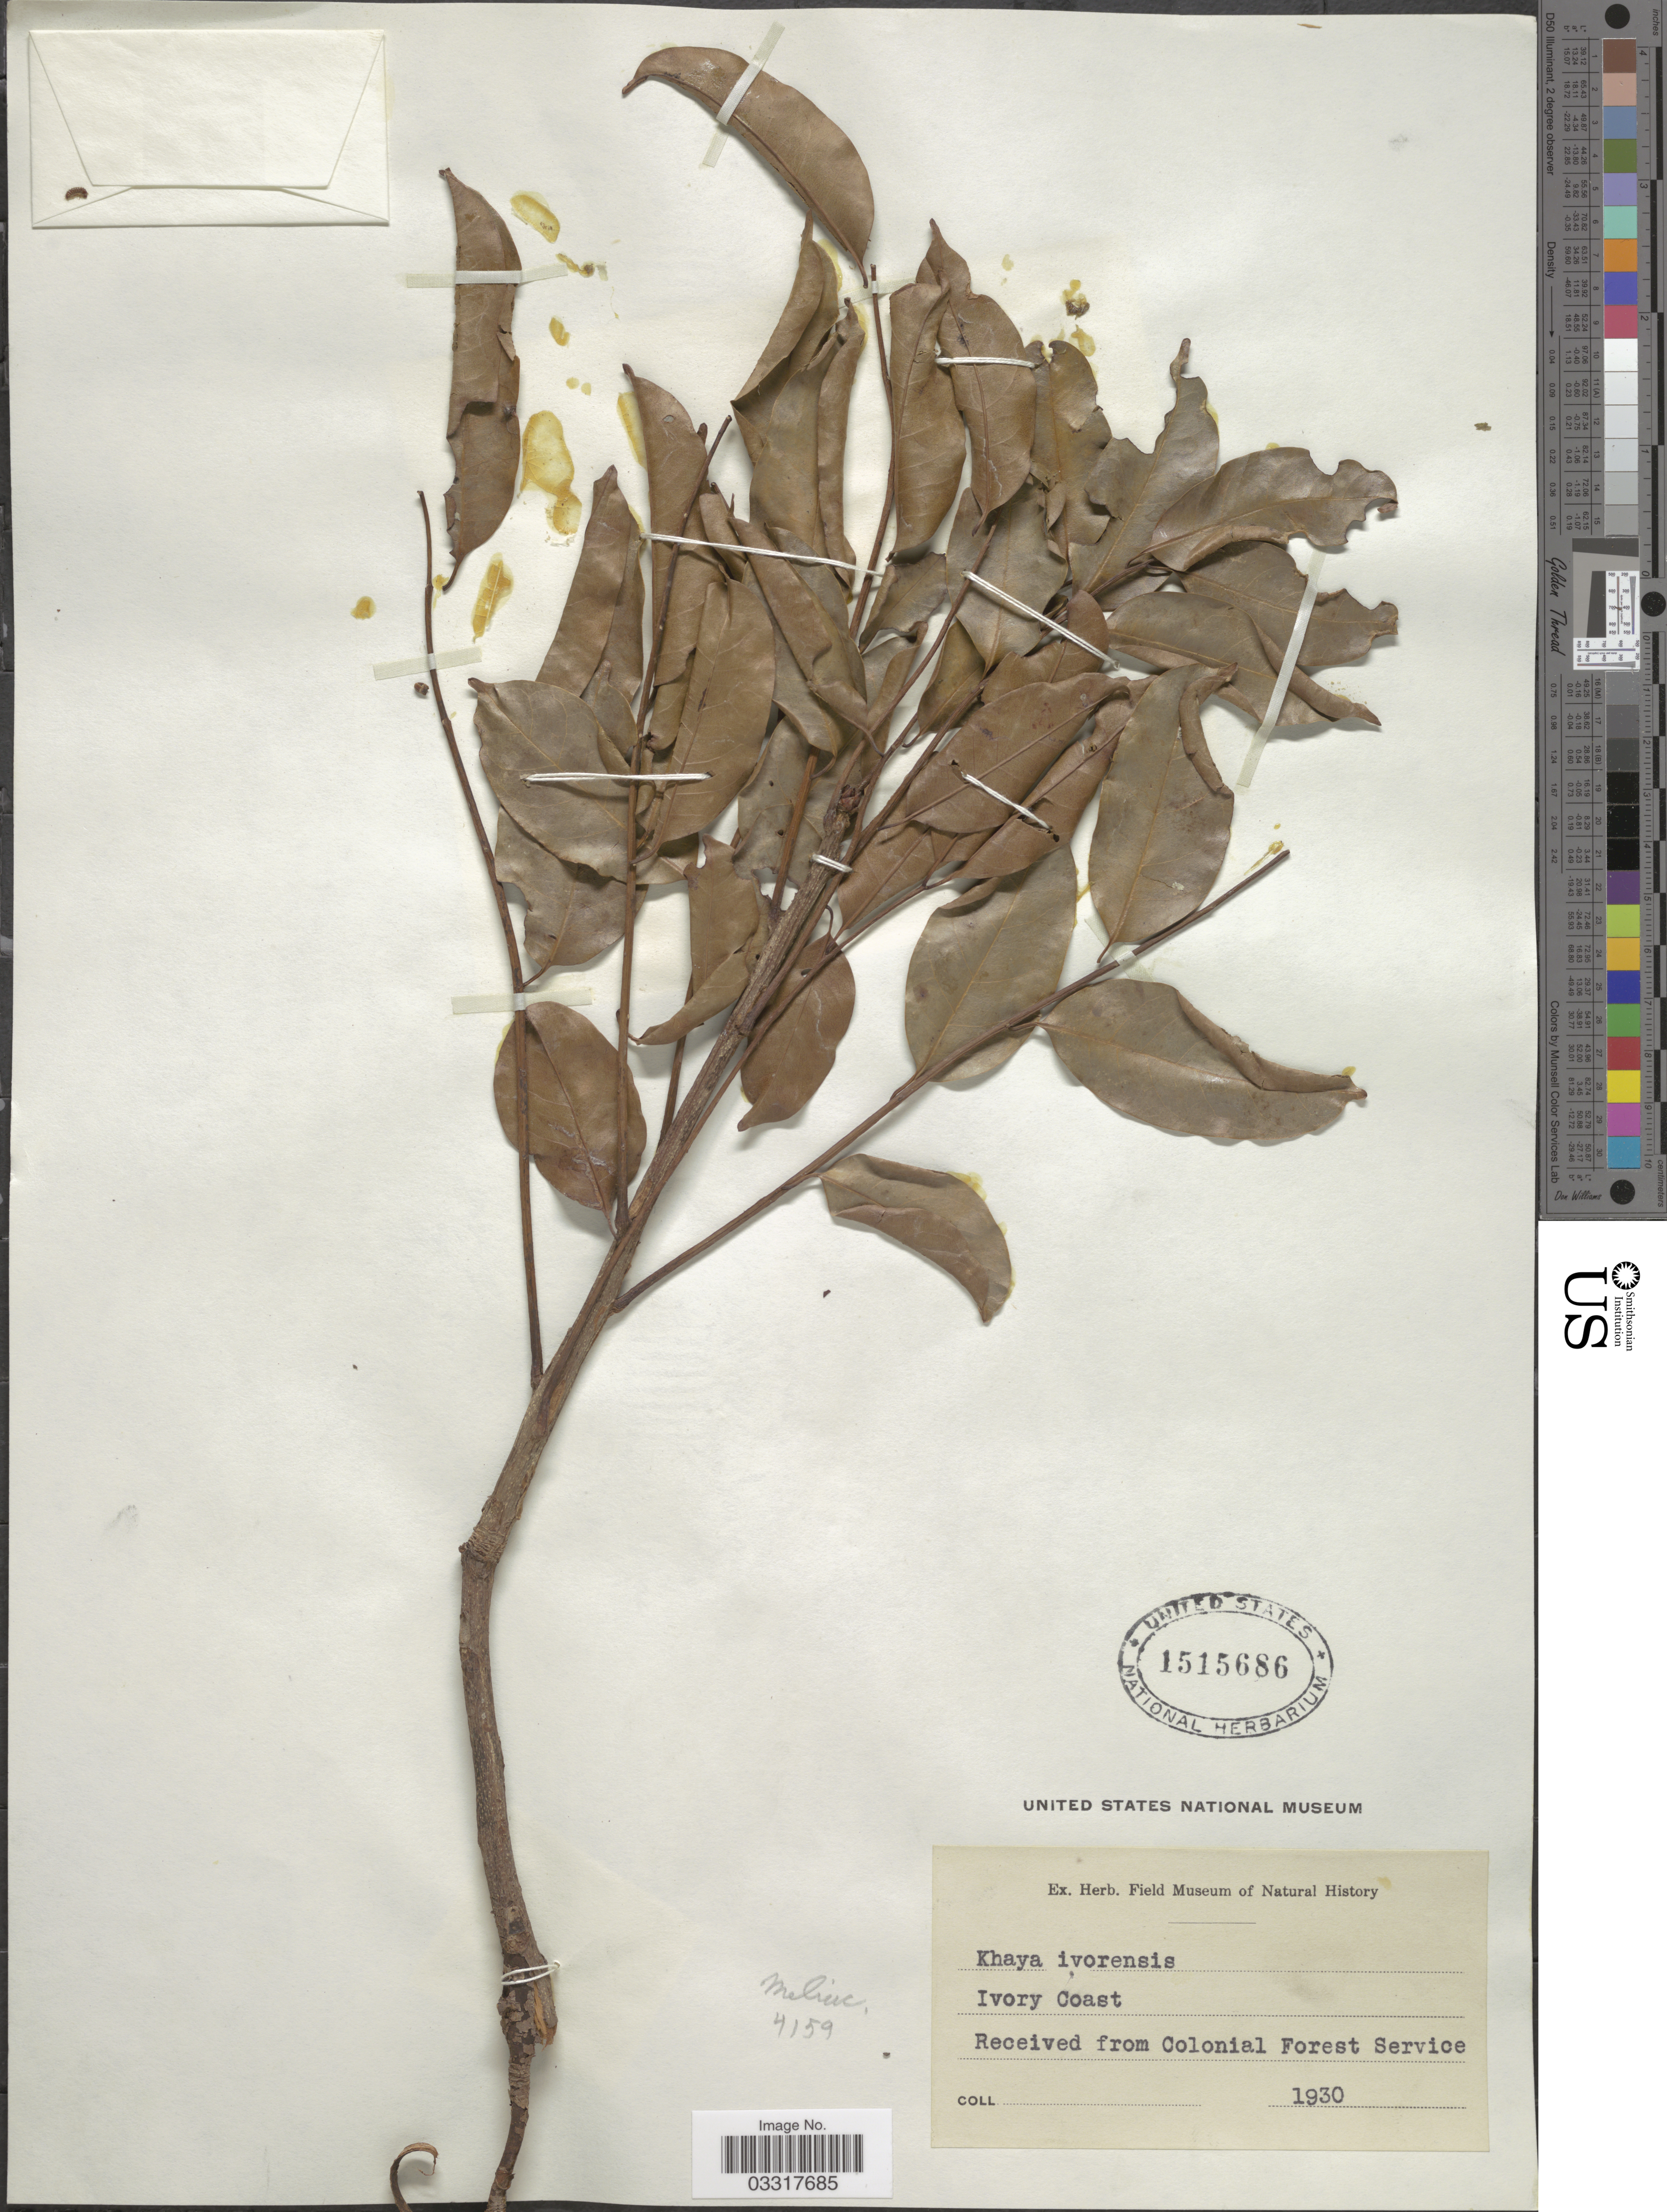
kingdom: Plantae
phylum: Tracheophyta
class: Magnoliopsida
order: Sapindales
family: Meliaceae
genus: Khaya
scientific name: Khaya ivorensis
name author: A. Chev.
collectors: Ex herb. Field Museum of Natural History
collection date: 1930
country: Ivory Coast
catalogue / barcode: US 1515686